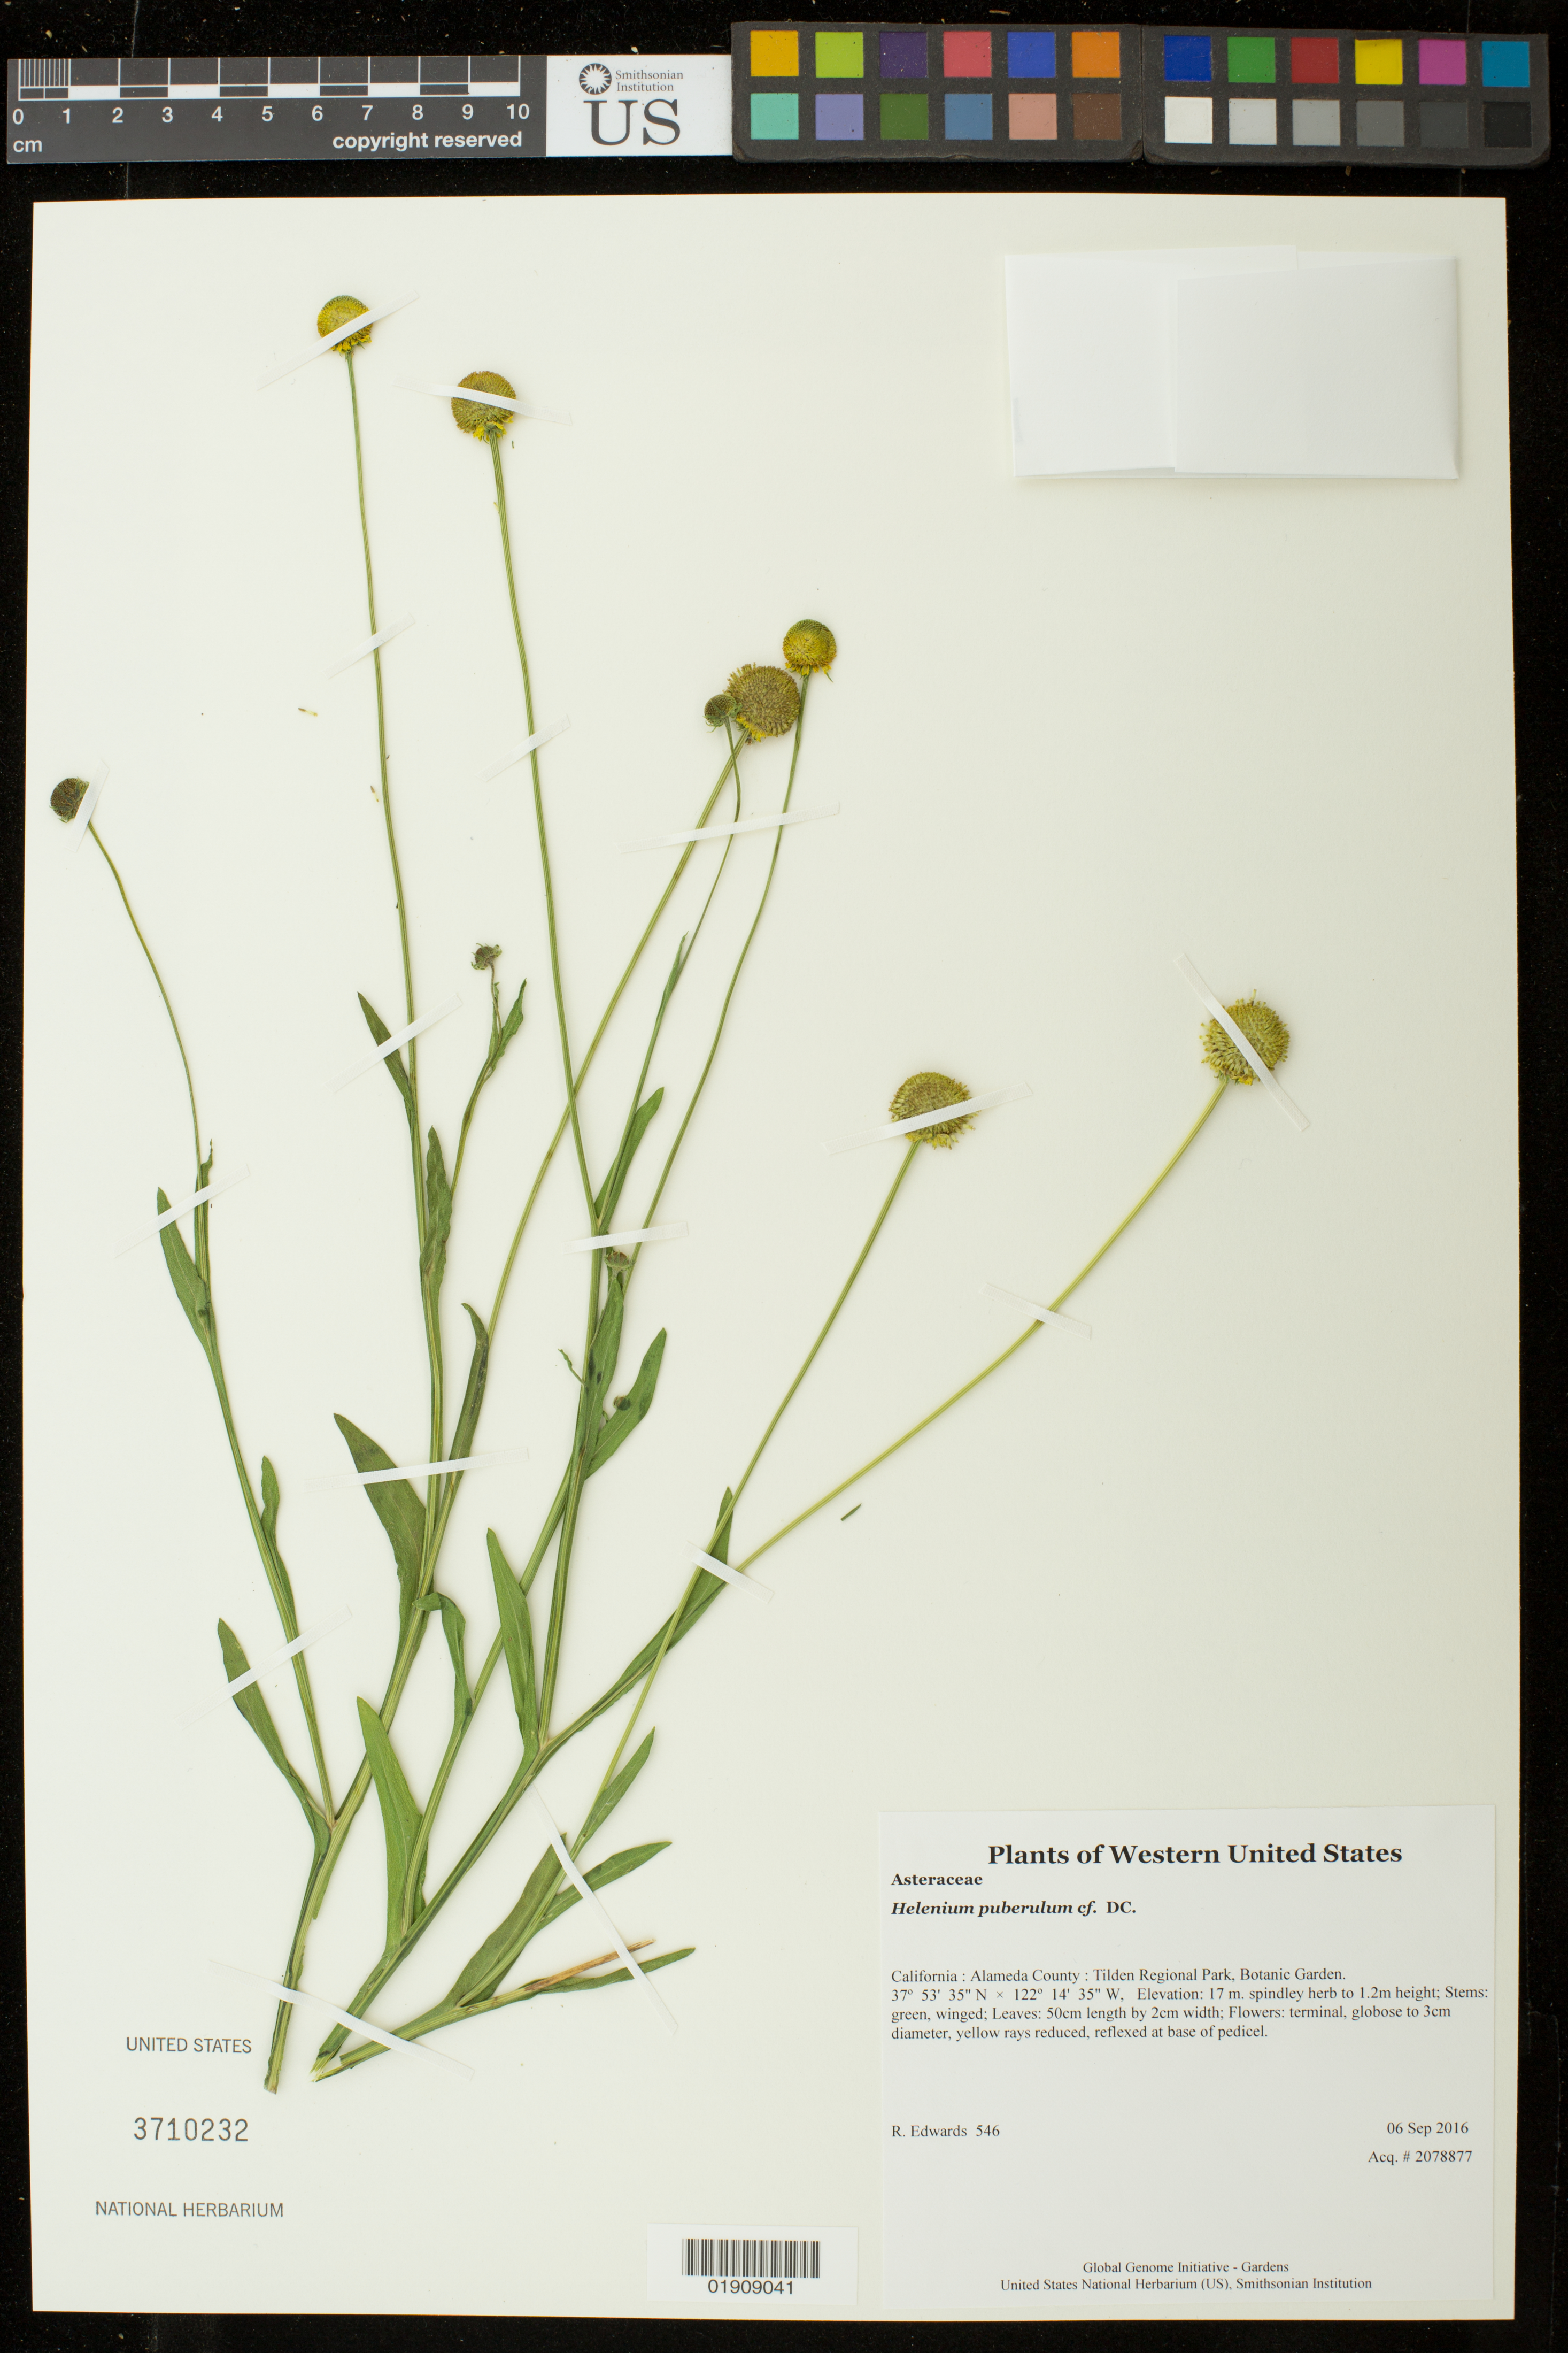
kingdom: Plantae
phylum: Tracheophyta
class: Magnoliopsida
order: Asterales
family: Asteraceae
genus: Helenium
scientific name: Helenium puberulum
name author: DC.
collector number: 546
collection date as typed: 6 September 2016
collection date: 2016-09-06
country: United States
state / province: California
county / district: Alameda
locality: Tilden Regional Park, Botanic Garden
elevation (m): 16.9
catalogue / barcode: US 3710232